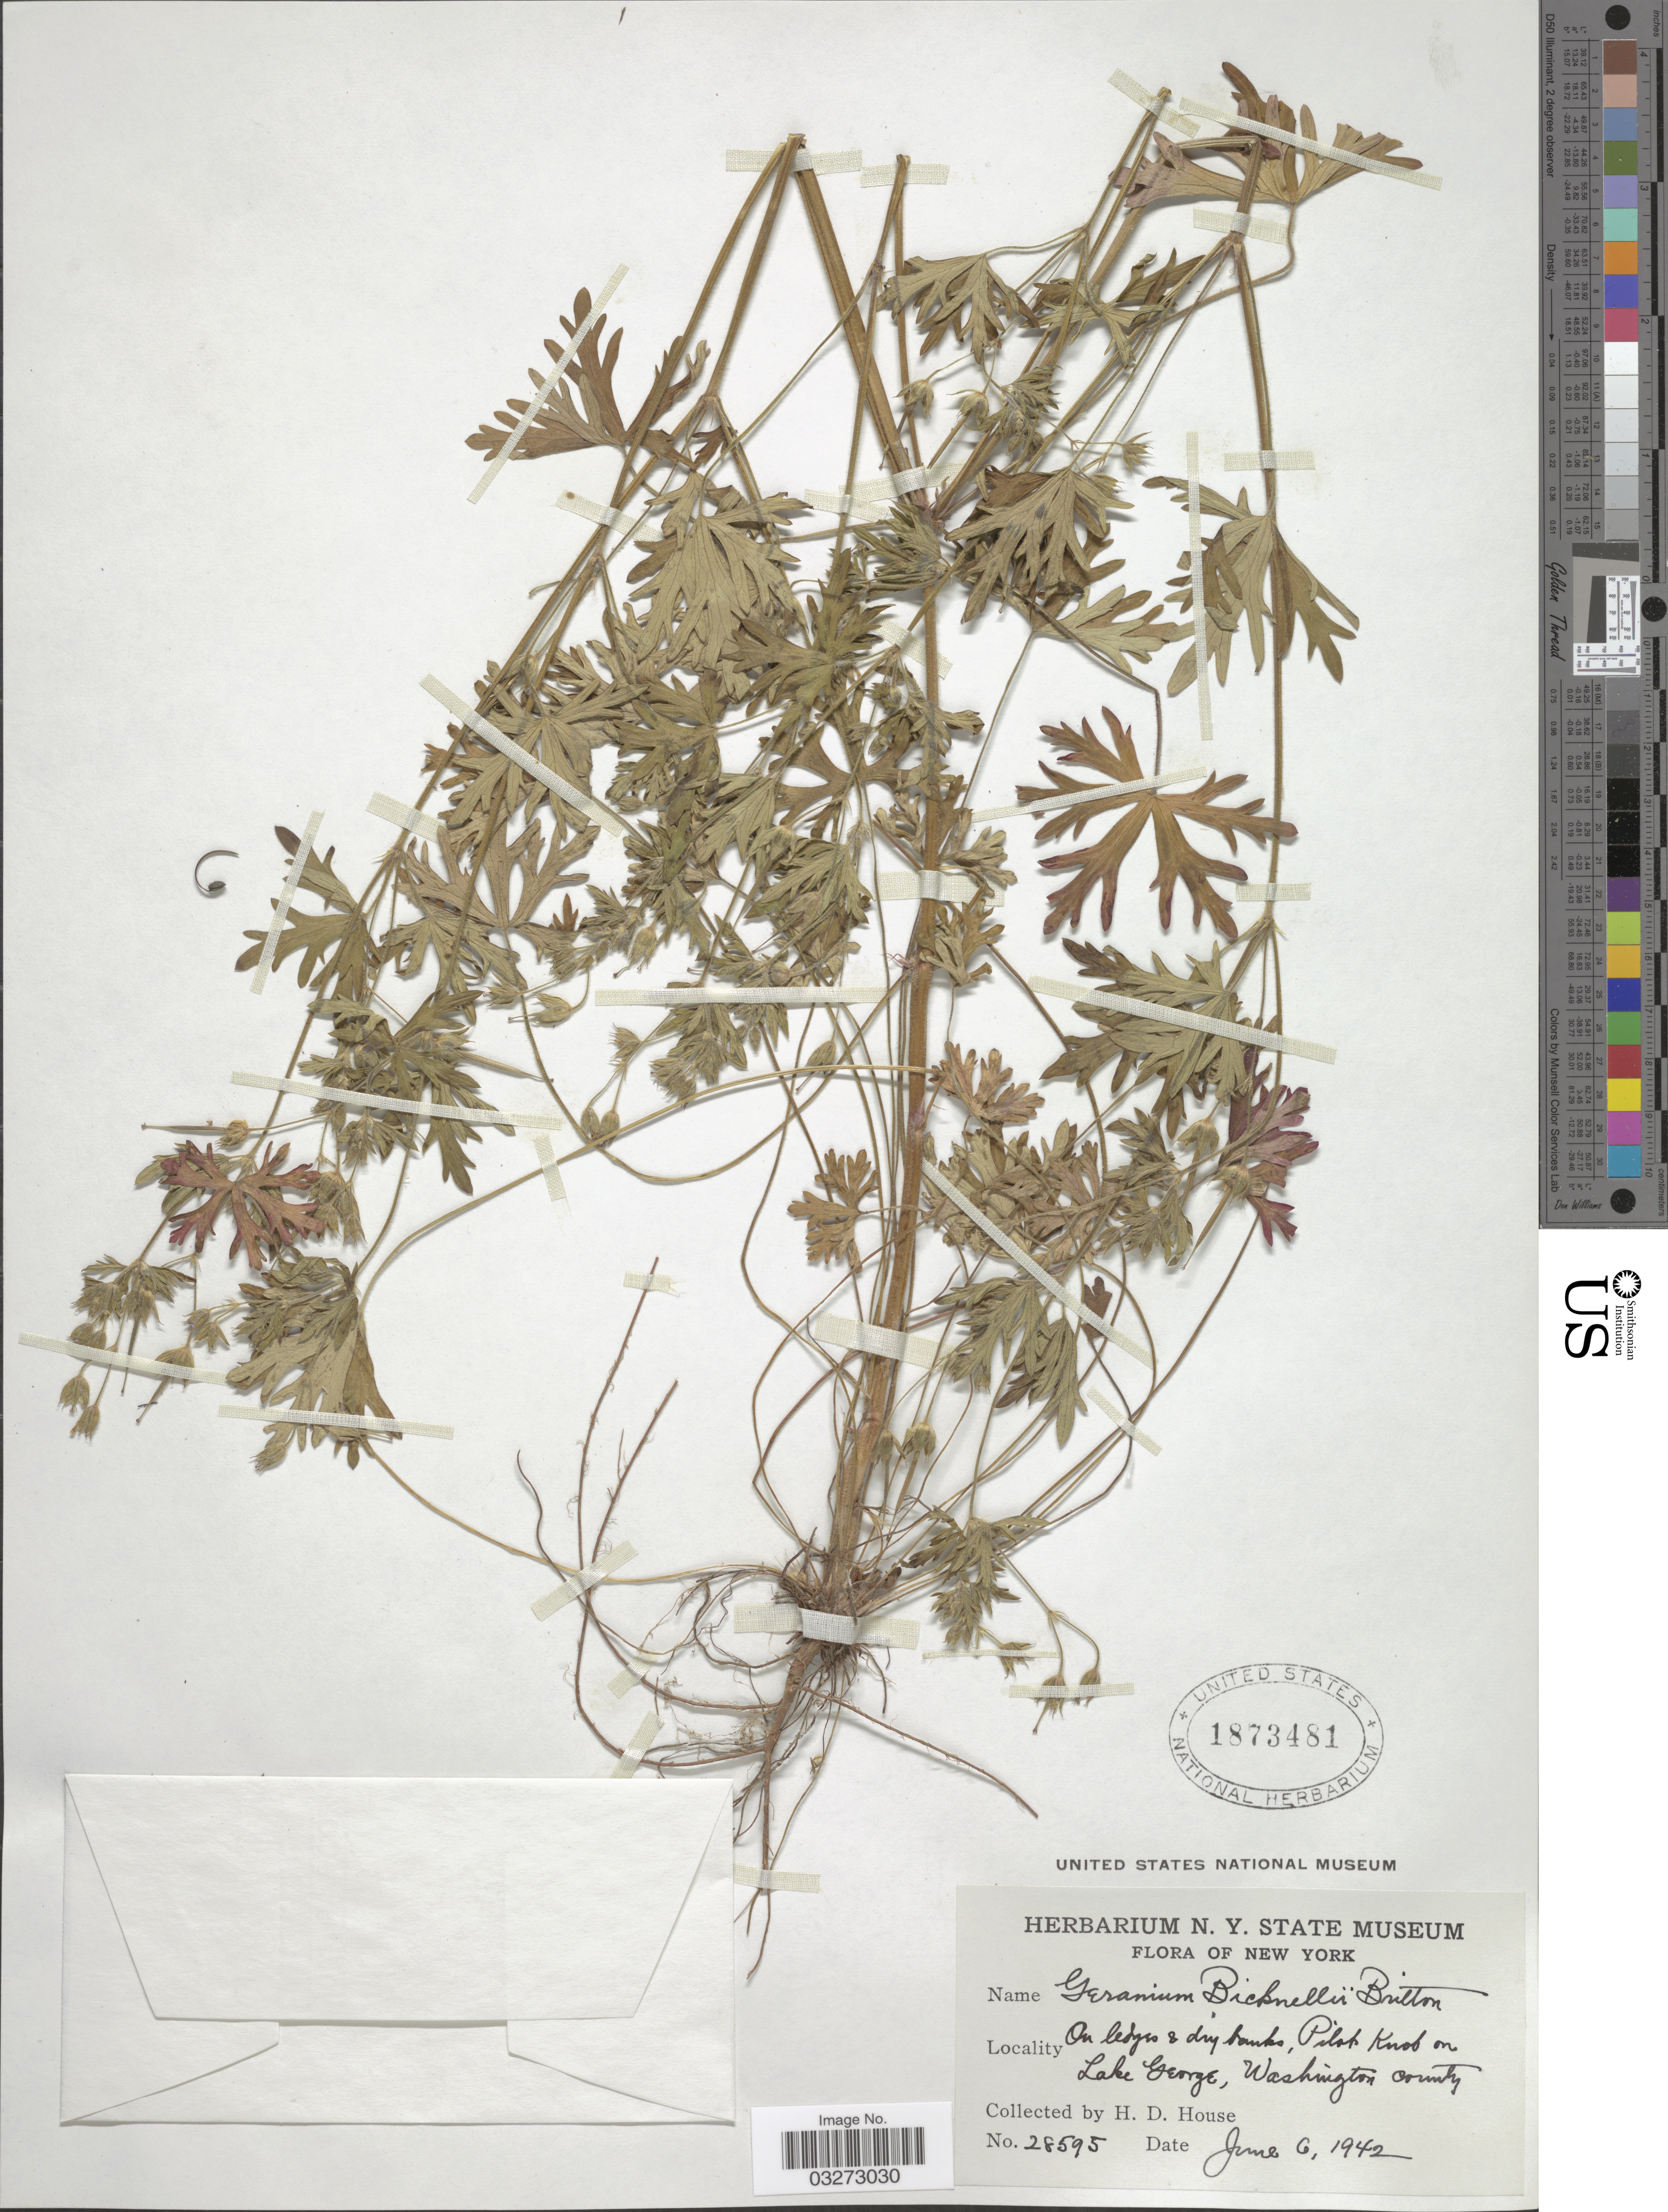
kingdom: Plantae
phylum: Tracheophyta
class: Magnoliopsida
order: Geraniales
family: Geraniaceae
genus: Geranium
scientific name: Geranium bicknellii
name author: Britton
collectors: H. D. House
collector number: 28595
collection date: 1942-06-06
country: United States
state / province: New York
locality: On ledges & dry banks, Pilot Knob on Lake George, Washington County.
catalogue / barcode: US 1873481